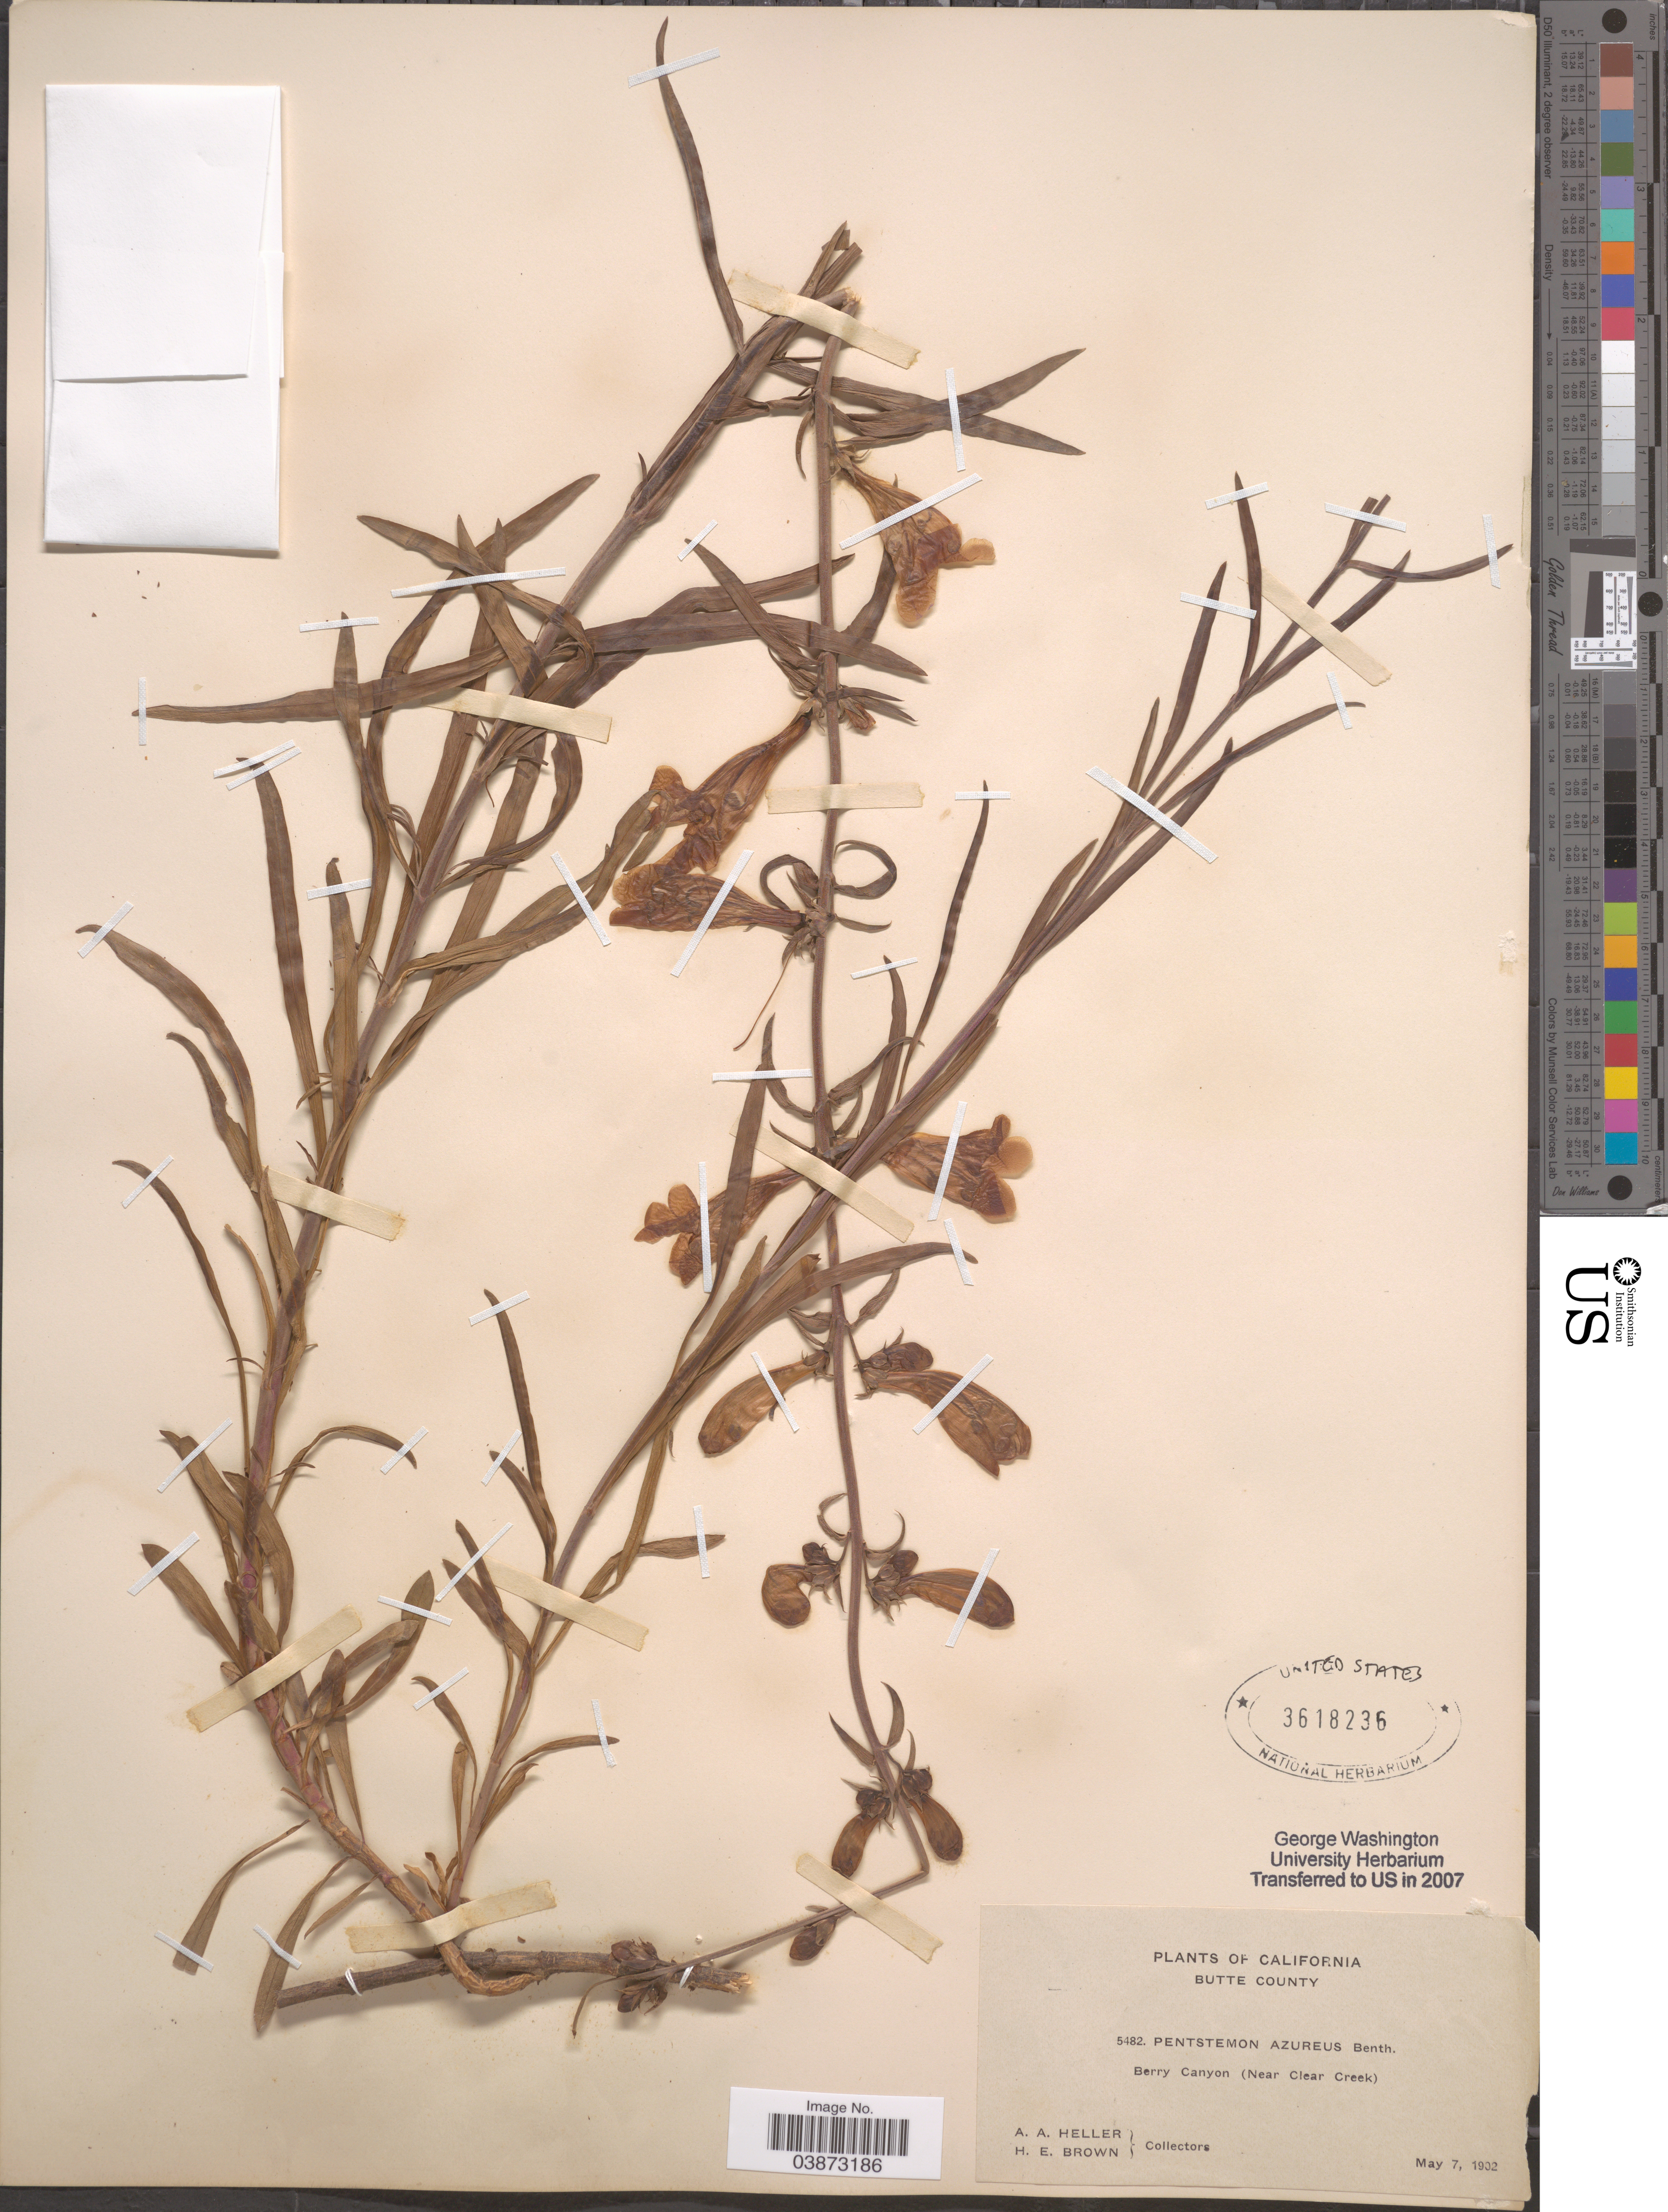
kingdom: Plantae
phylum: Tracheophyta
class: Magnoliopsida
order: Lamiales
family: Plantaginaceae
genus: Penstemon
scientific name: Penstemon azureus subsp. angustissimus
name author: (A. Gray) D.D. Keck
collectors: A. A. Heller & H. E. Brown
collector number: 5482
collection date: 1902-05-07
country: United States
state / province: California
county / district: Butte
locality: Butte County. Berry Canyon (Near Clear Creek).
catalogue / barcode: US 3618236